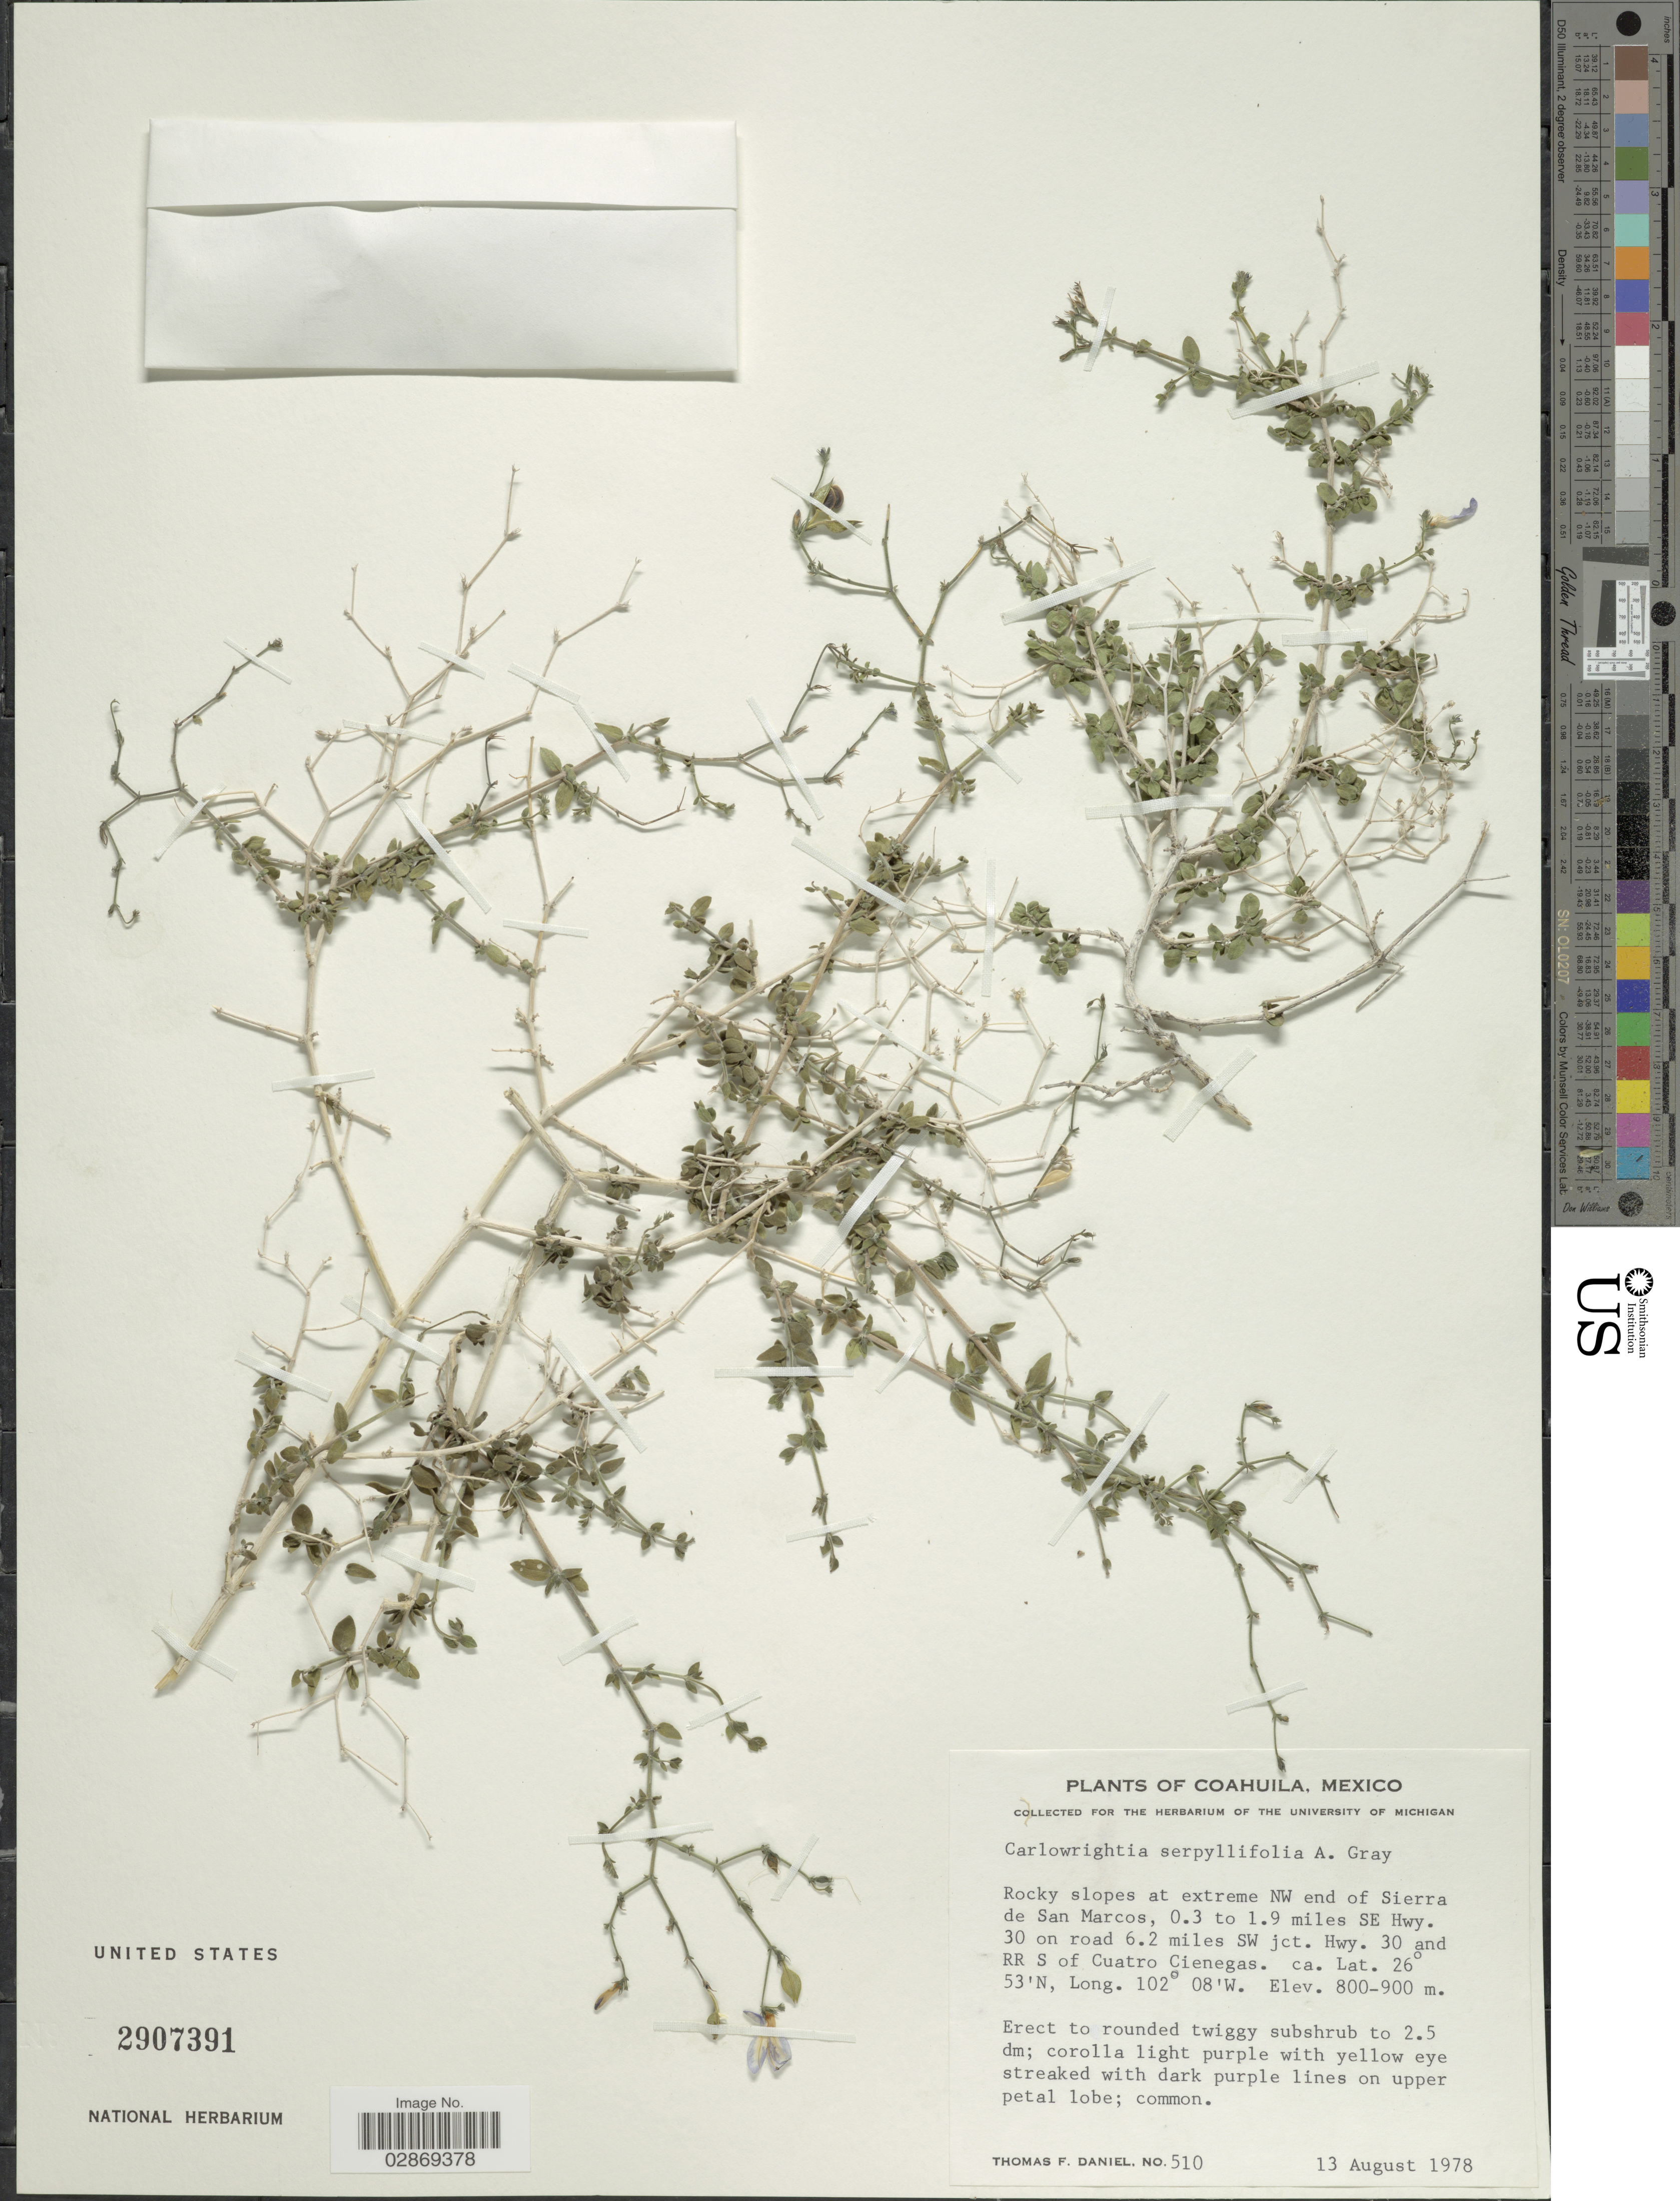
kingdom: Plantae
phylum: Tracheophyta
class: Magnoliopsida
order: Lamiales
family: Acanthaceae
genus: Carlowrightia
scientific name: Carlowrightia serpyllifolia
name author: A. Gray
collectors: T. F. Daniel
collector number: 510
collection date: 1978-08-13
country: Mexico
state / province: Coahuila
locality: Rocky slopes at extreme NW end of Sierra de San Marcos, 0.3 to 1.9 miles SE Hwy. 30 on road 6.2 miles SW jct. Hwy. 30 and RR S of Cuatro Cienegas.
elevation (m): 800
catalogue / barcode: US 2907391